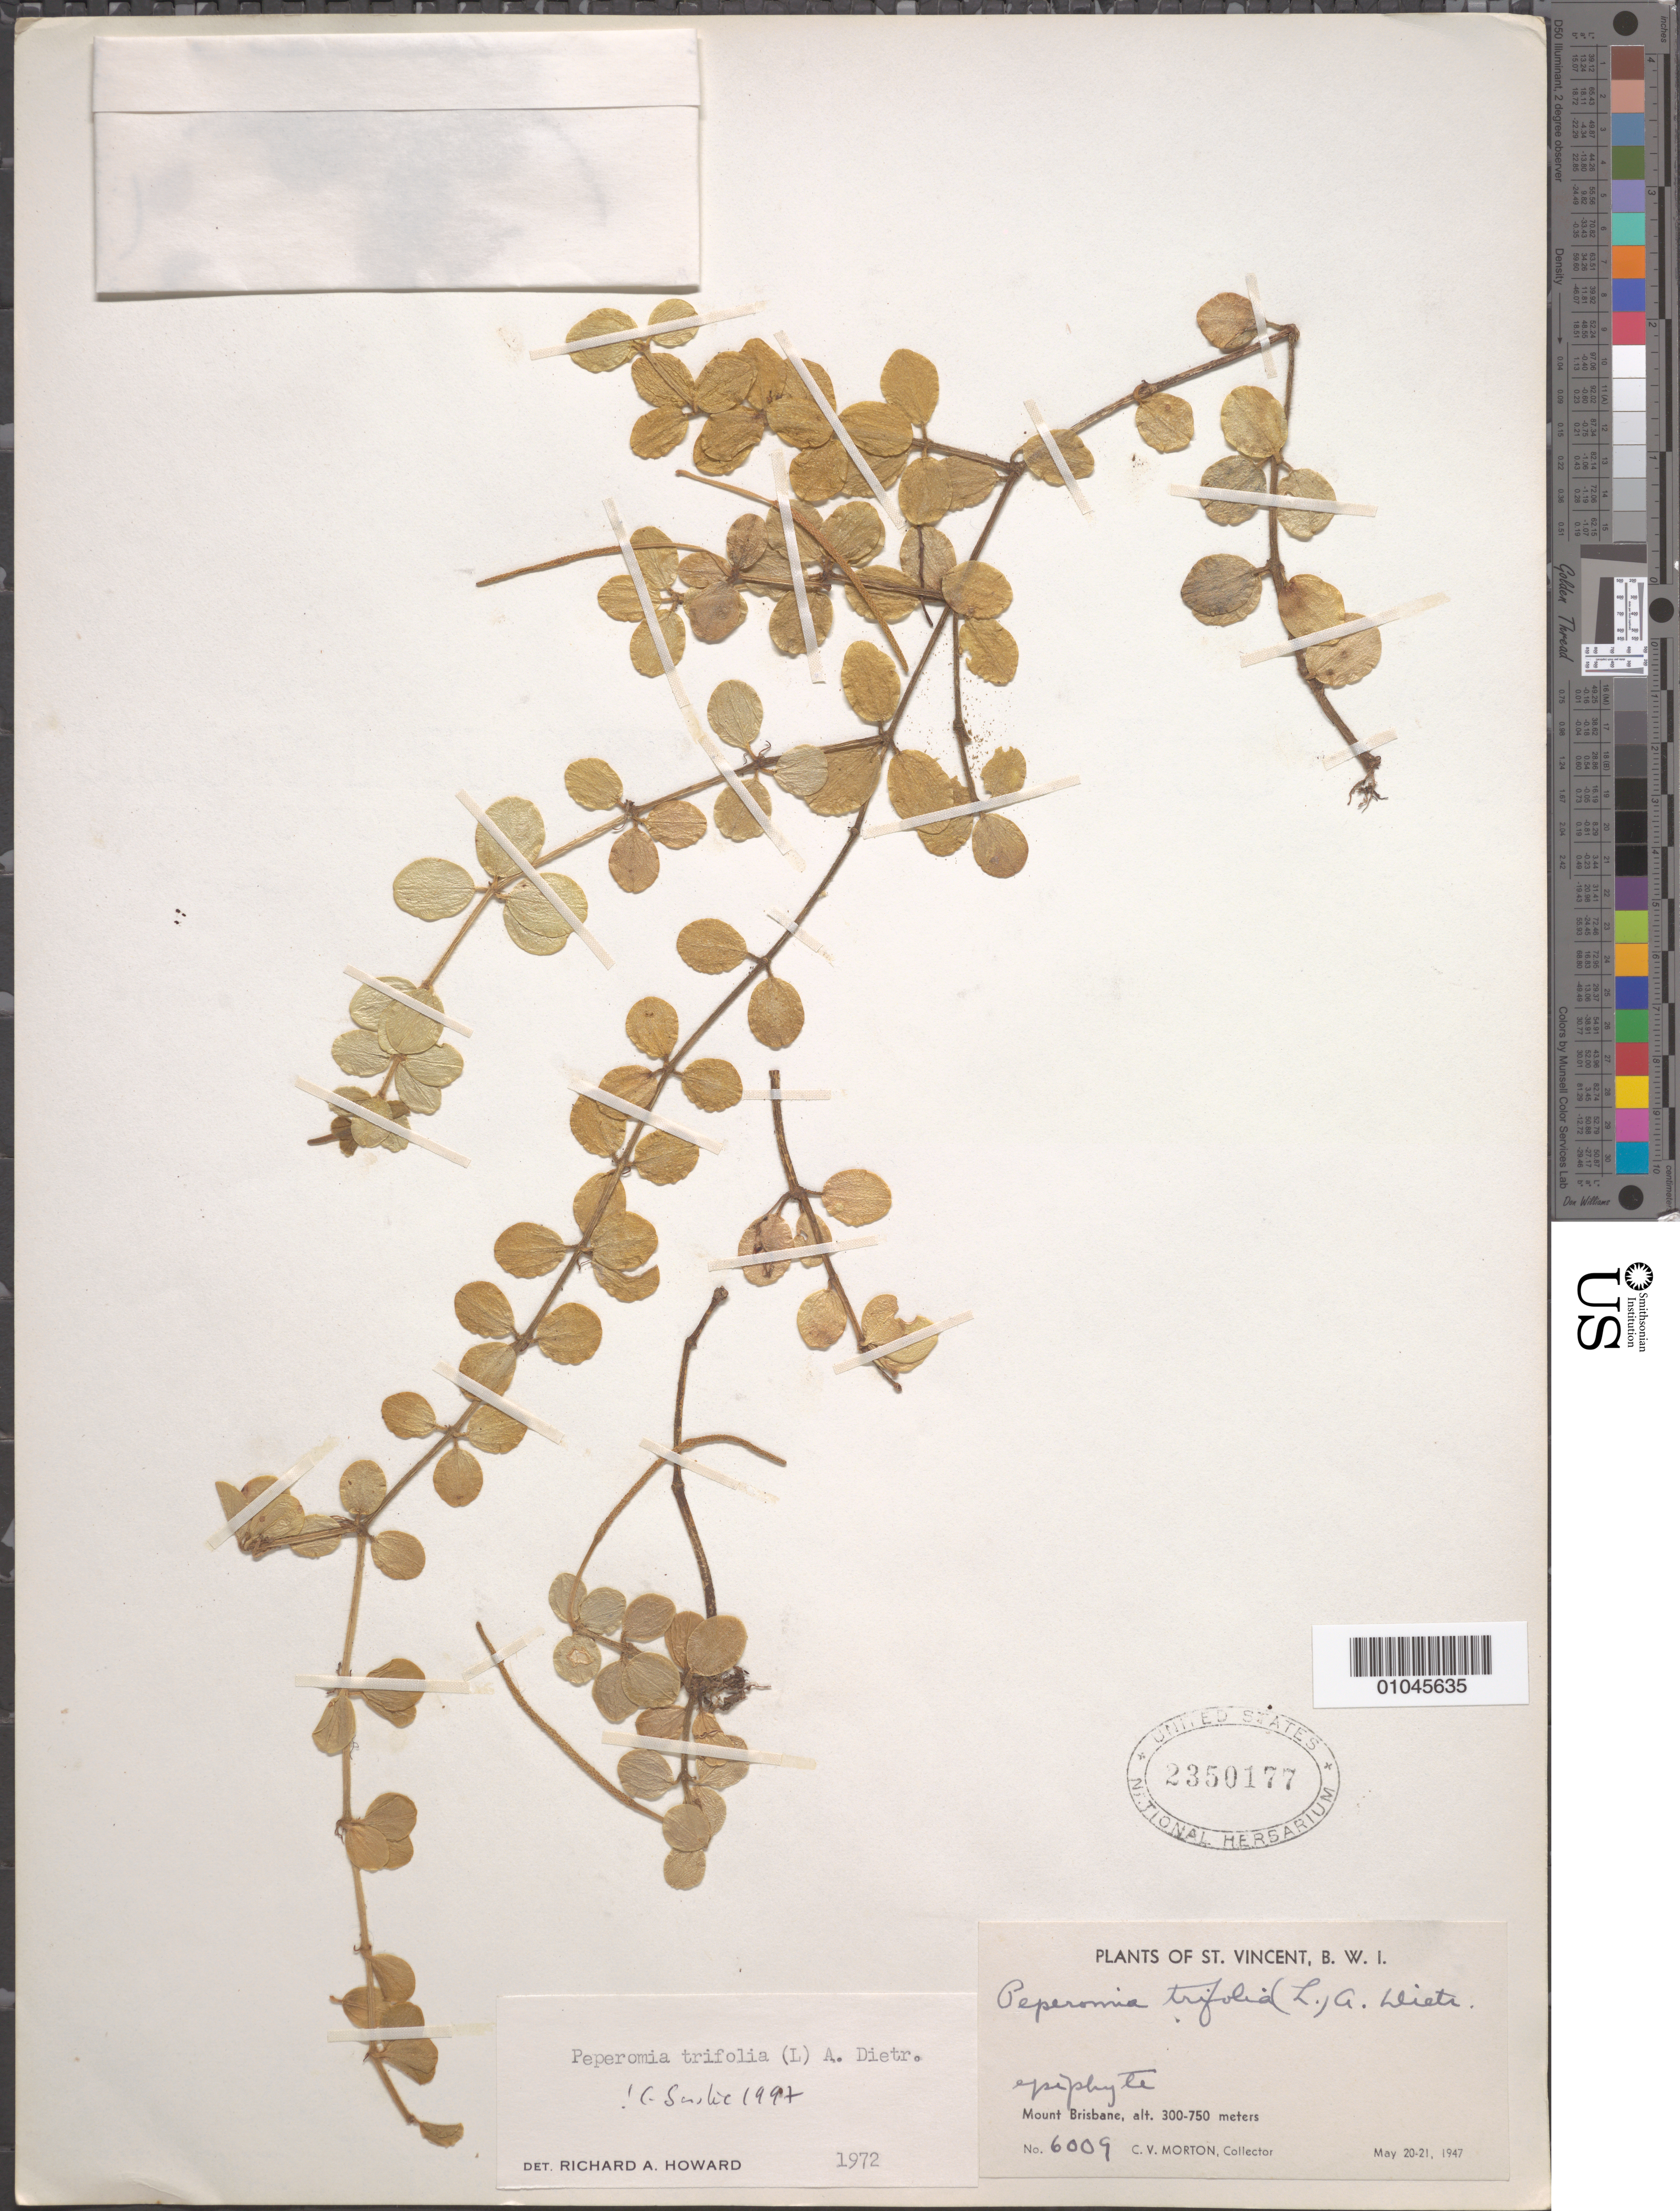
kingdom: Plantae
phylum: Tracheophyta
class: Magnoliopsida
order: Piperales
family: Piperaceae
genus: Peperomia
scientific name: Peperomia trifolia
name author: (L.) A. Dietr.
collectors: C. V. Morton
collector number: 6009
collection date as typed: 20 May 1947 to 21 May 1947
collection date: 1947-05-20/1947-05-21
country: St. Vincent - Grenadines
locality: Mt. Brisbane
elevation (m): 300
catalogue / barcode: US 2350177